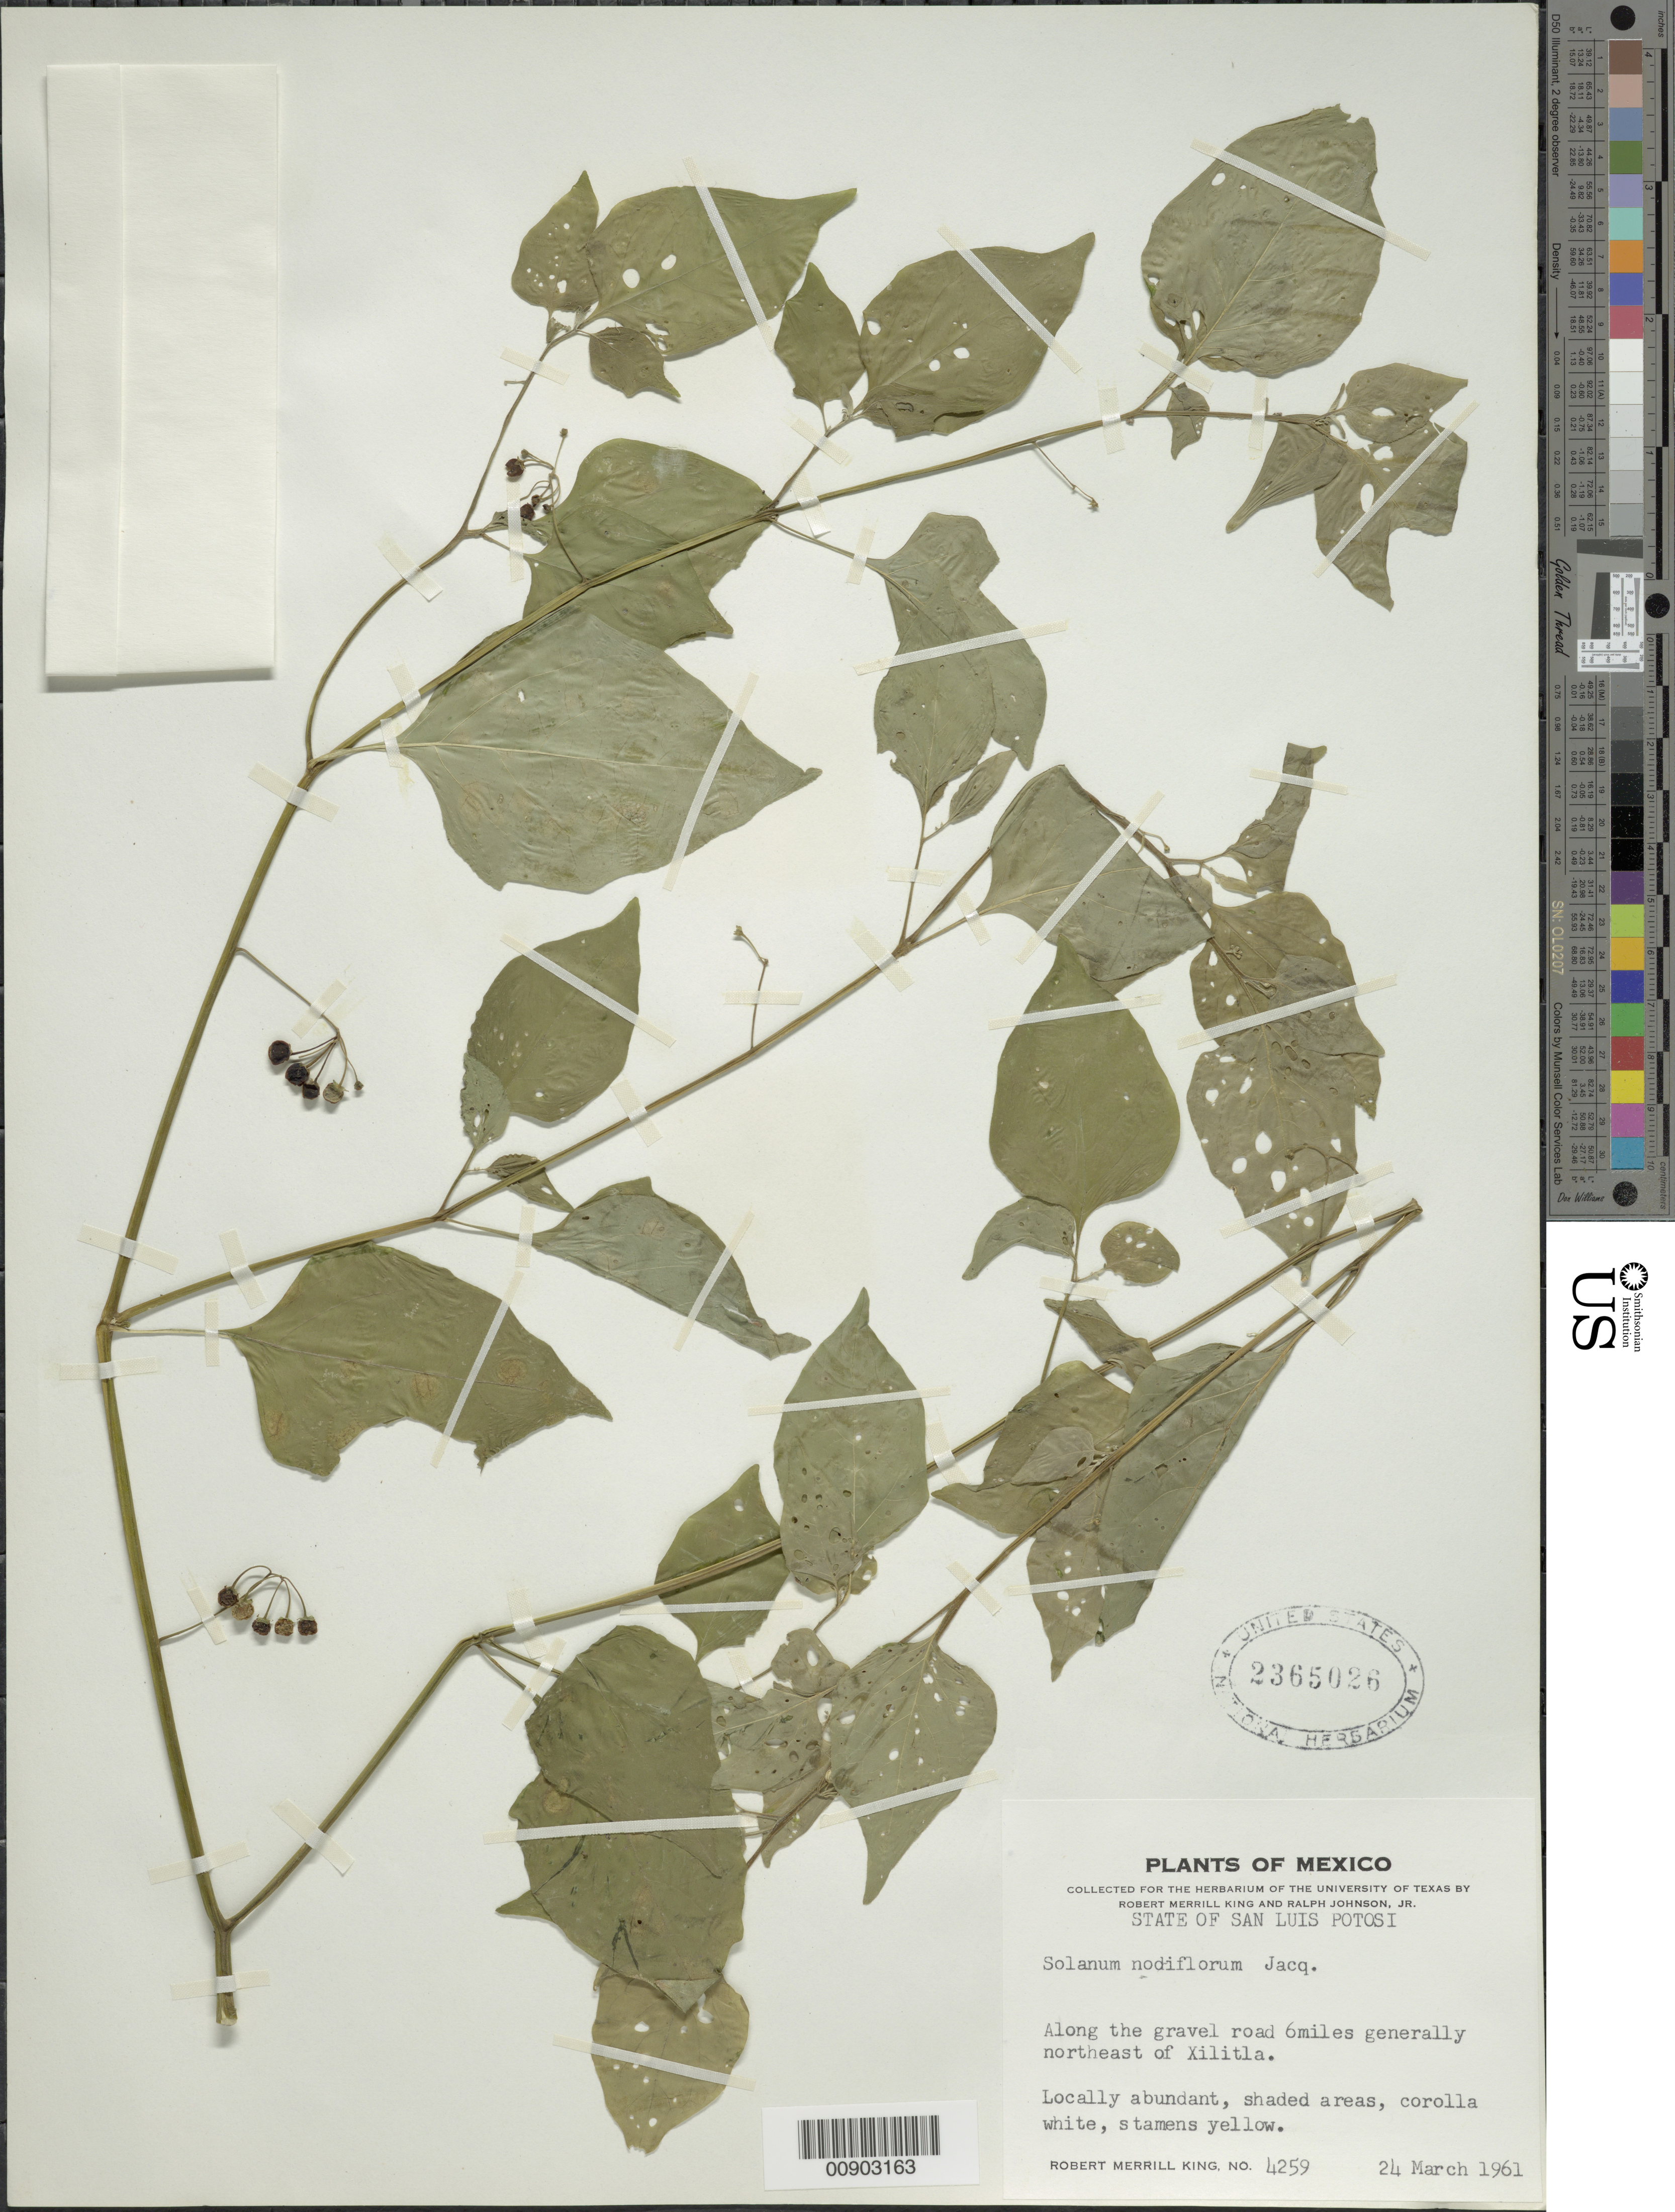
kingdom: Plantae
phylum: Tracheophyta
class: Magnoliopsida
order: Solanales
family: Solanaceae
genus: Solanum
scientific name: Solanum nigrescens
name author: M. Martens & Galeotti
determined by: Knapp, S. D.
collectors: R. M. King & R. Johnson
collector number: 4259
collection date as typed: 24 Mar 1961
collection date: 1961-03-24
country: Mexico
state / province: San Luis Potosí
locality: Along the gravel road 6 miles generally northeast of Xilitla, San Luis Potosí.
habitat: Shaded areas.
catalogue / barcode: US 2365026